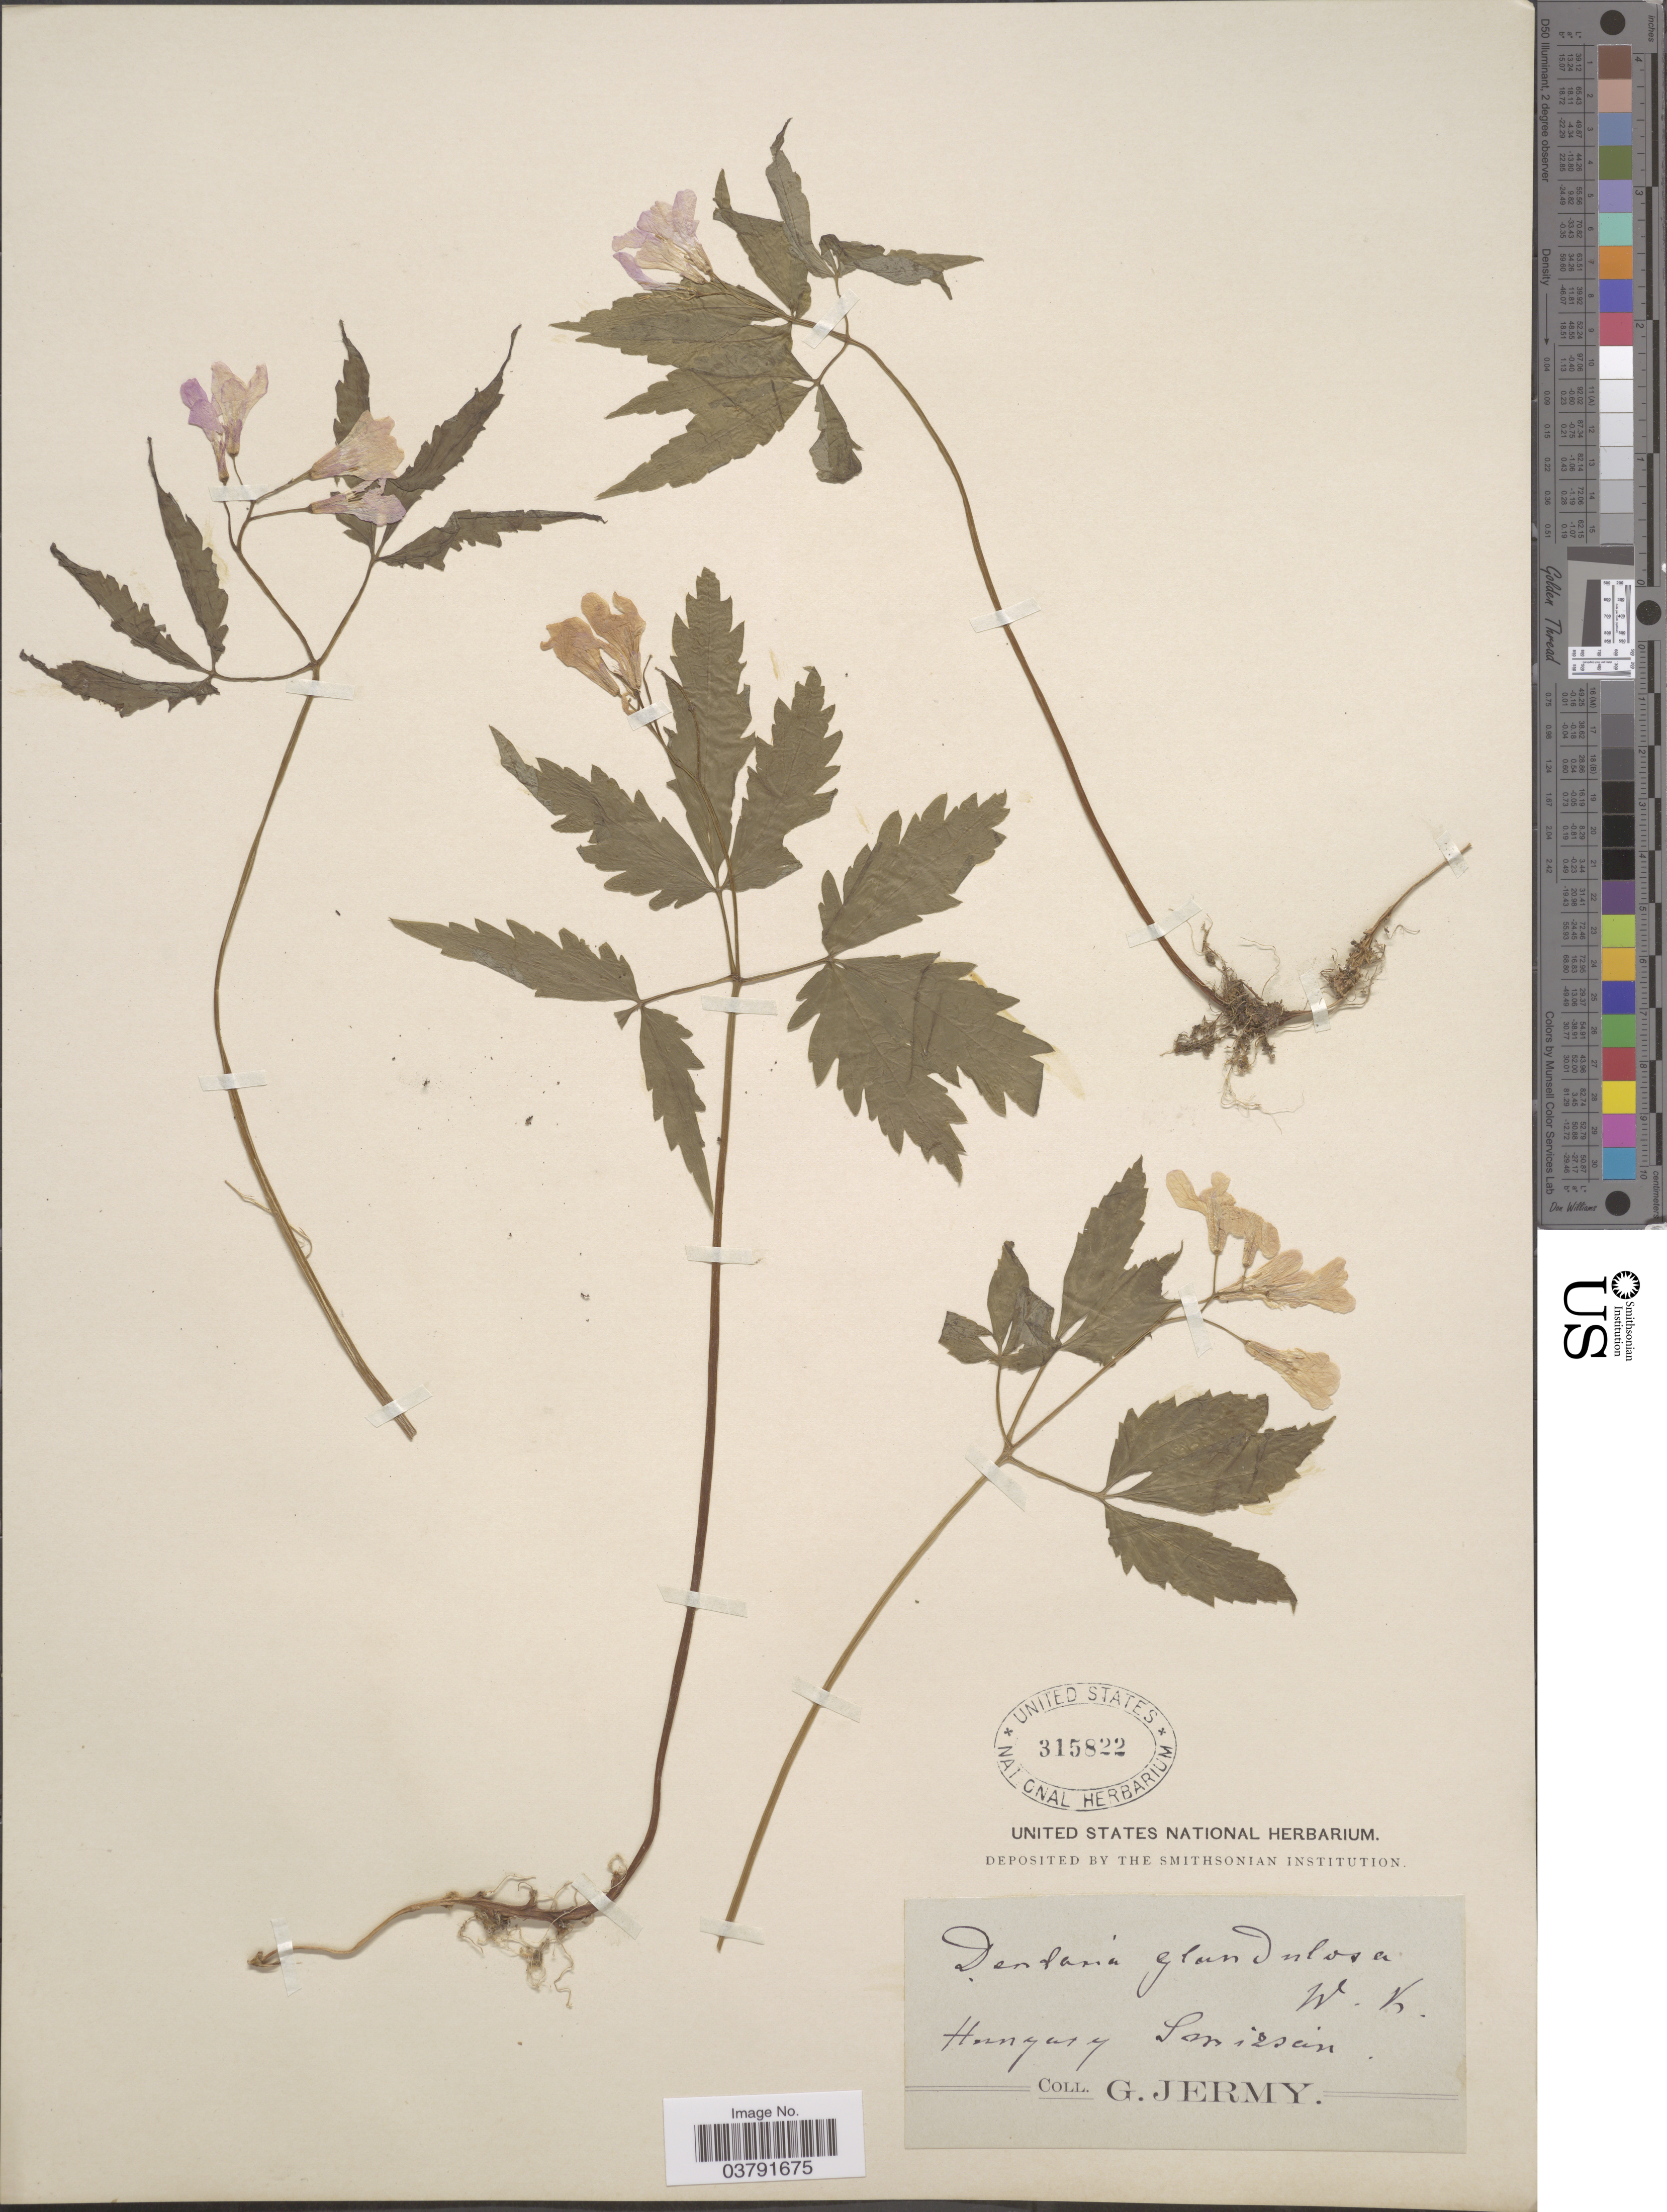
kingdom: Plantae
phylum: Tracheophyta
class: Magnoliopsida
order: Brassicales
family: Brassicaceae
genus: Dentaria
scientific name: Dentaria glandulosa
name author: Waldst. & Kit.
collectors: G. Jermy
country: Hungary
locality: Loniesein. [interpreted]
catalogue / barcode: US 315822